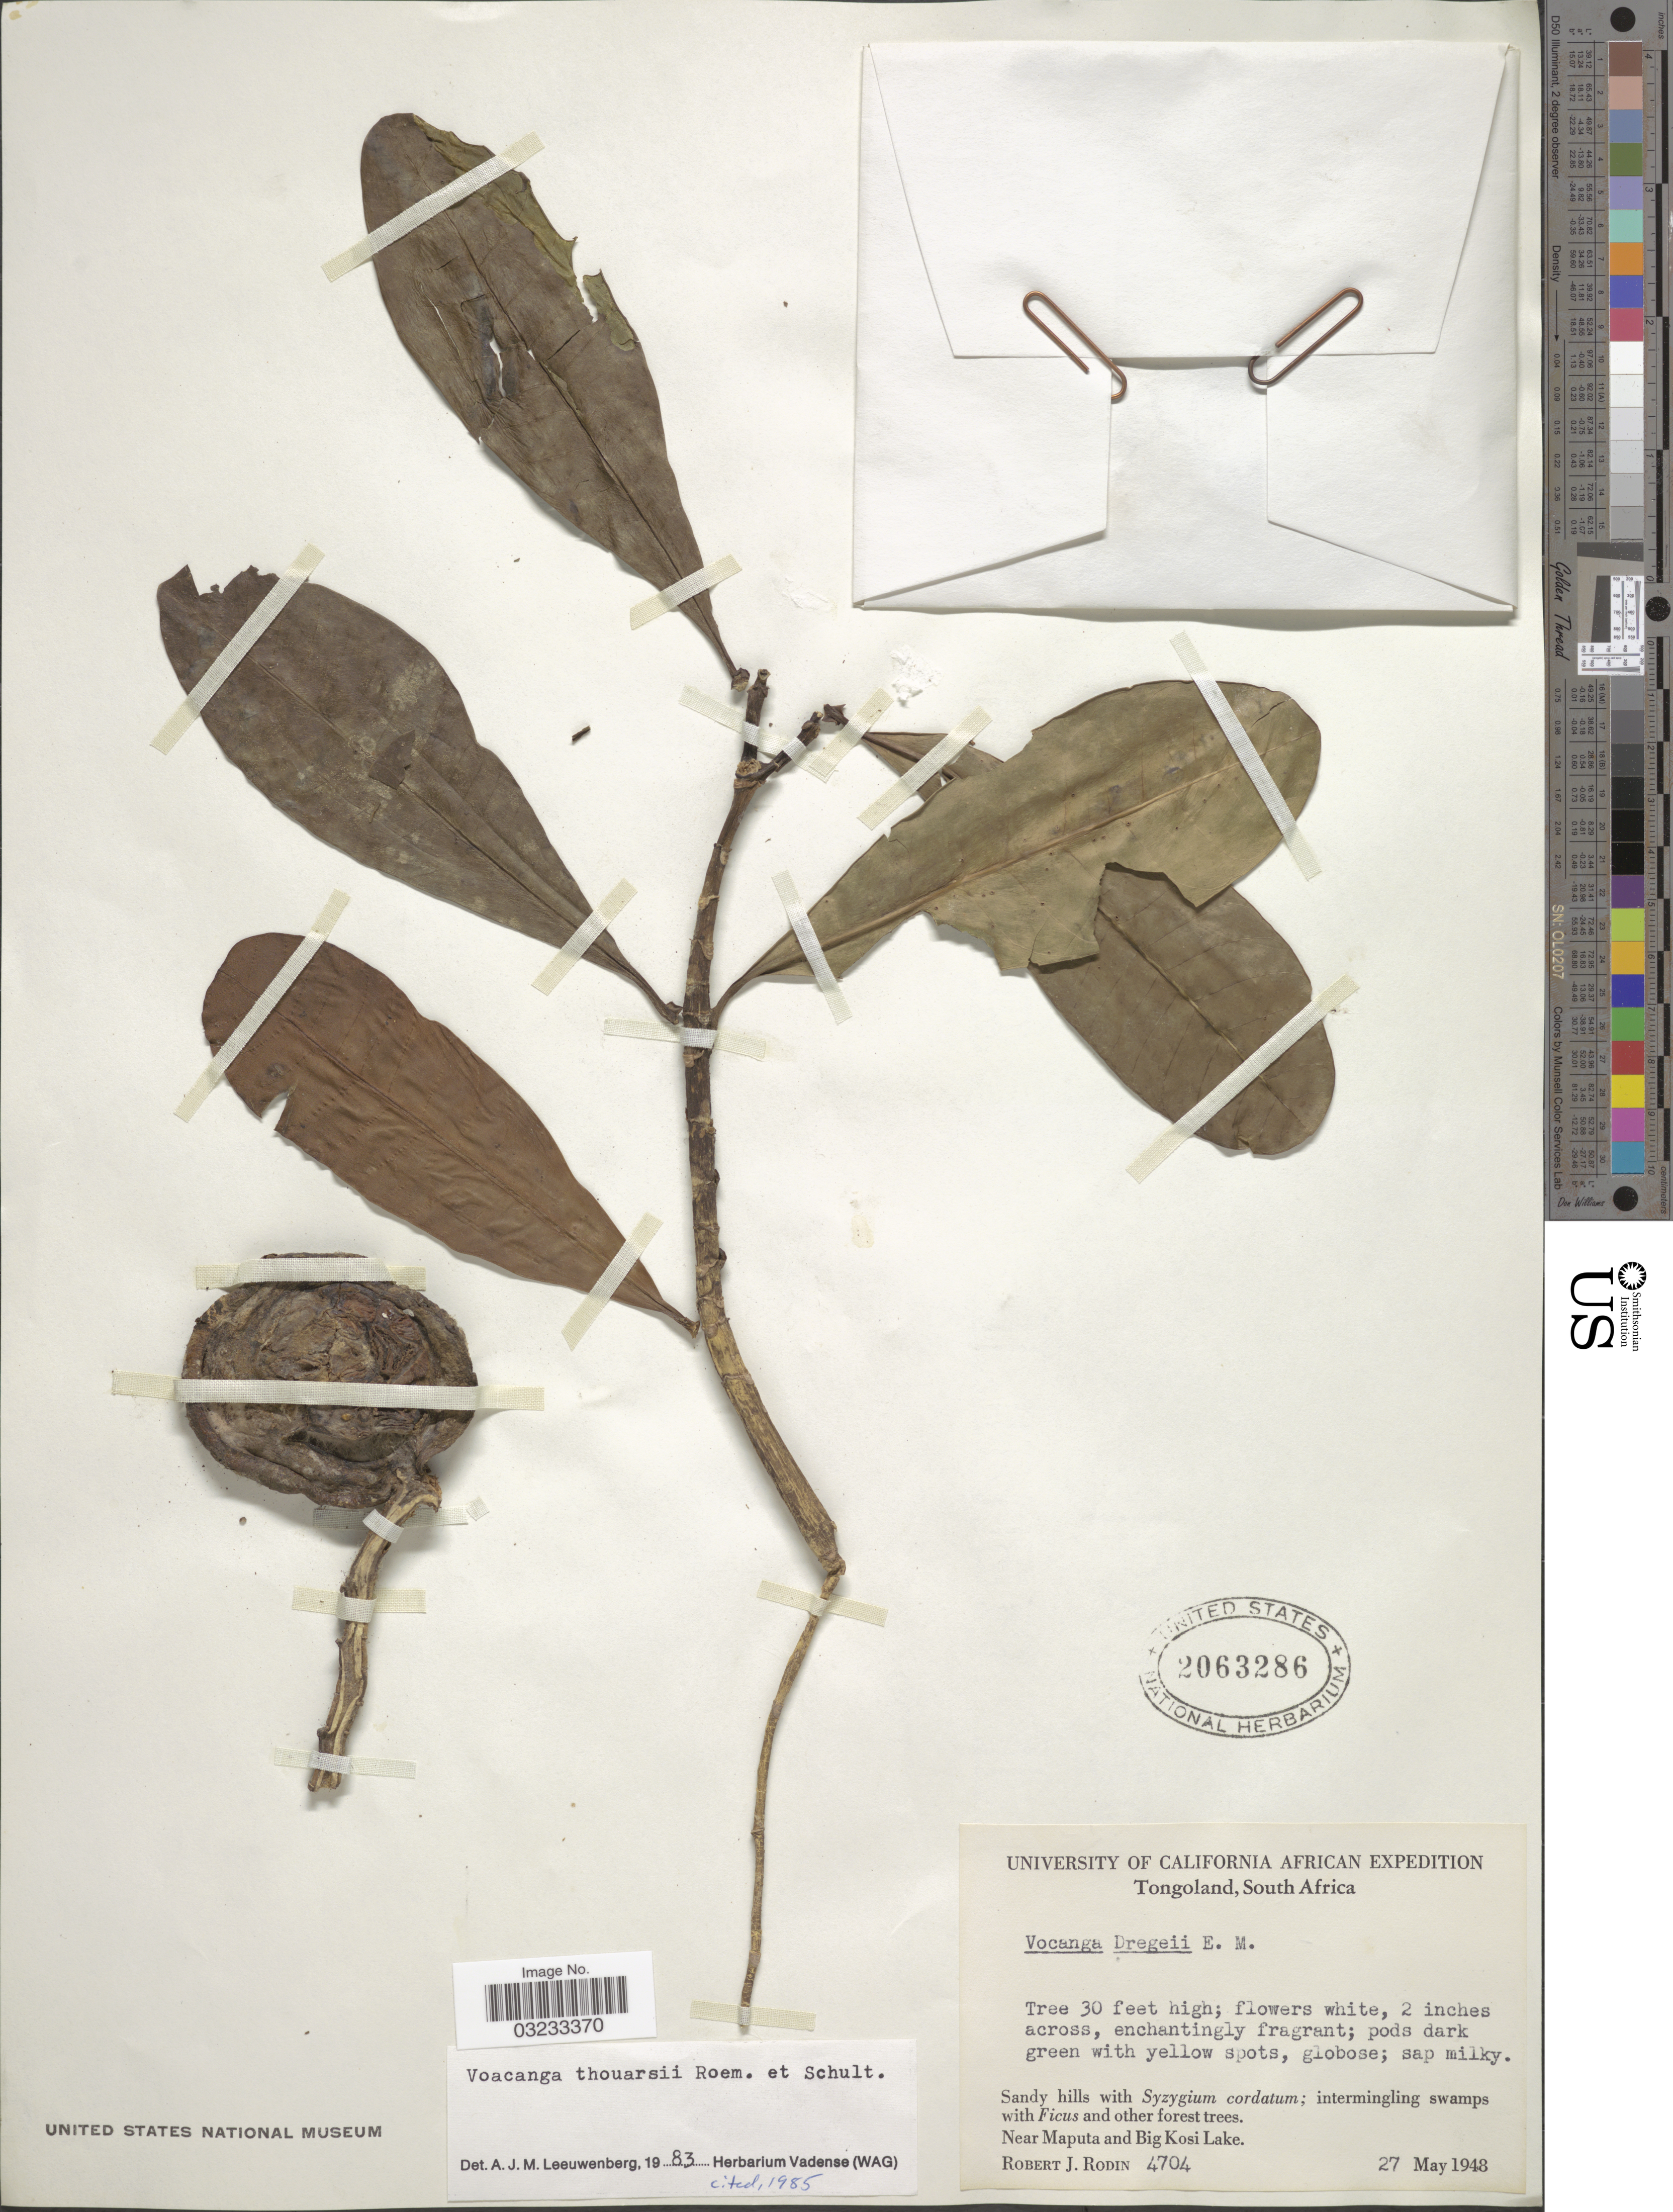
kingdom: Plantae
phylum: Tracheophyta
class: Magnoliopsida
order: Gentianales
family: Apocynaceae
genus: Voacanga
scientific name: Voacanga thouarsii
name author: Roem. & Schult.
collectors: R. J. Rodin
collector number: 4704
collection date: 1948-05-27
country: South Africa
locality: Tongoland, Near Maputa and Big Kosi Lake.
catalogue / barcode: US 2063286